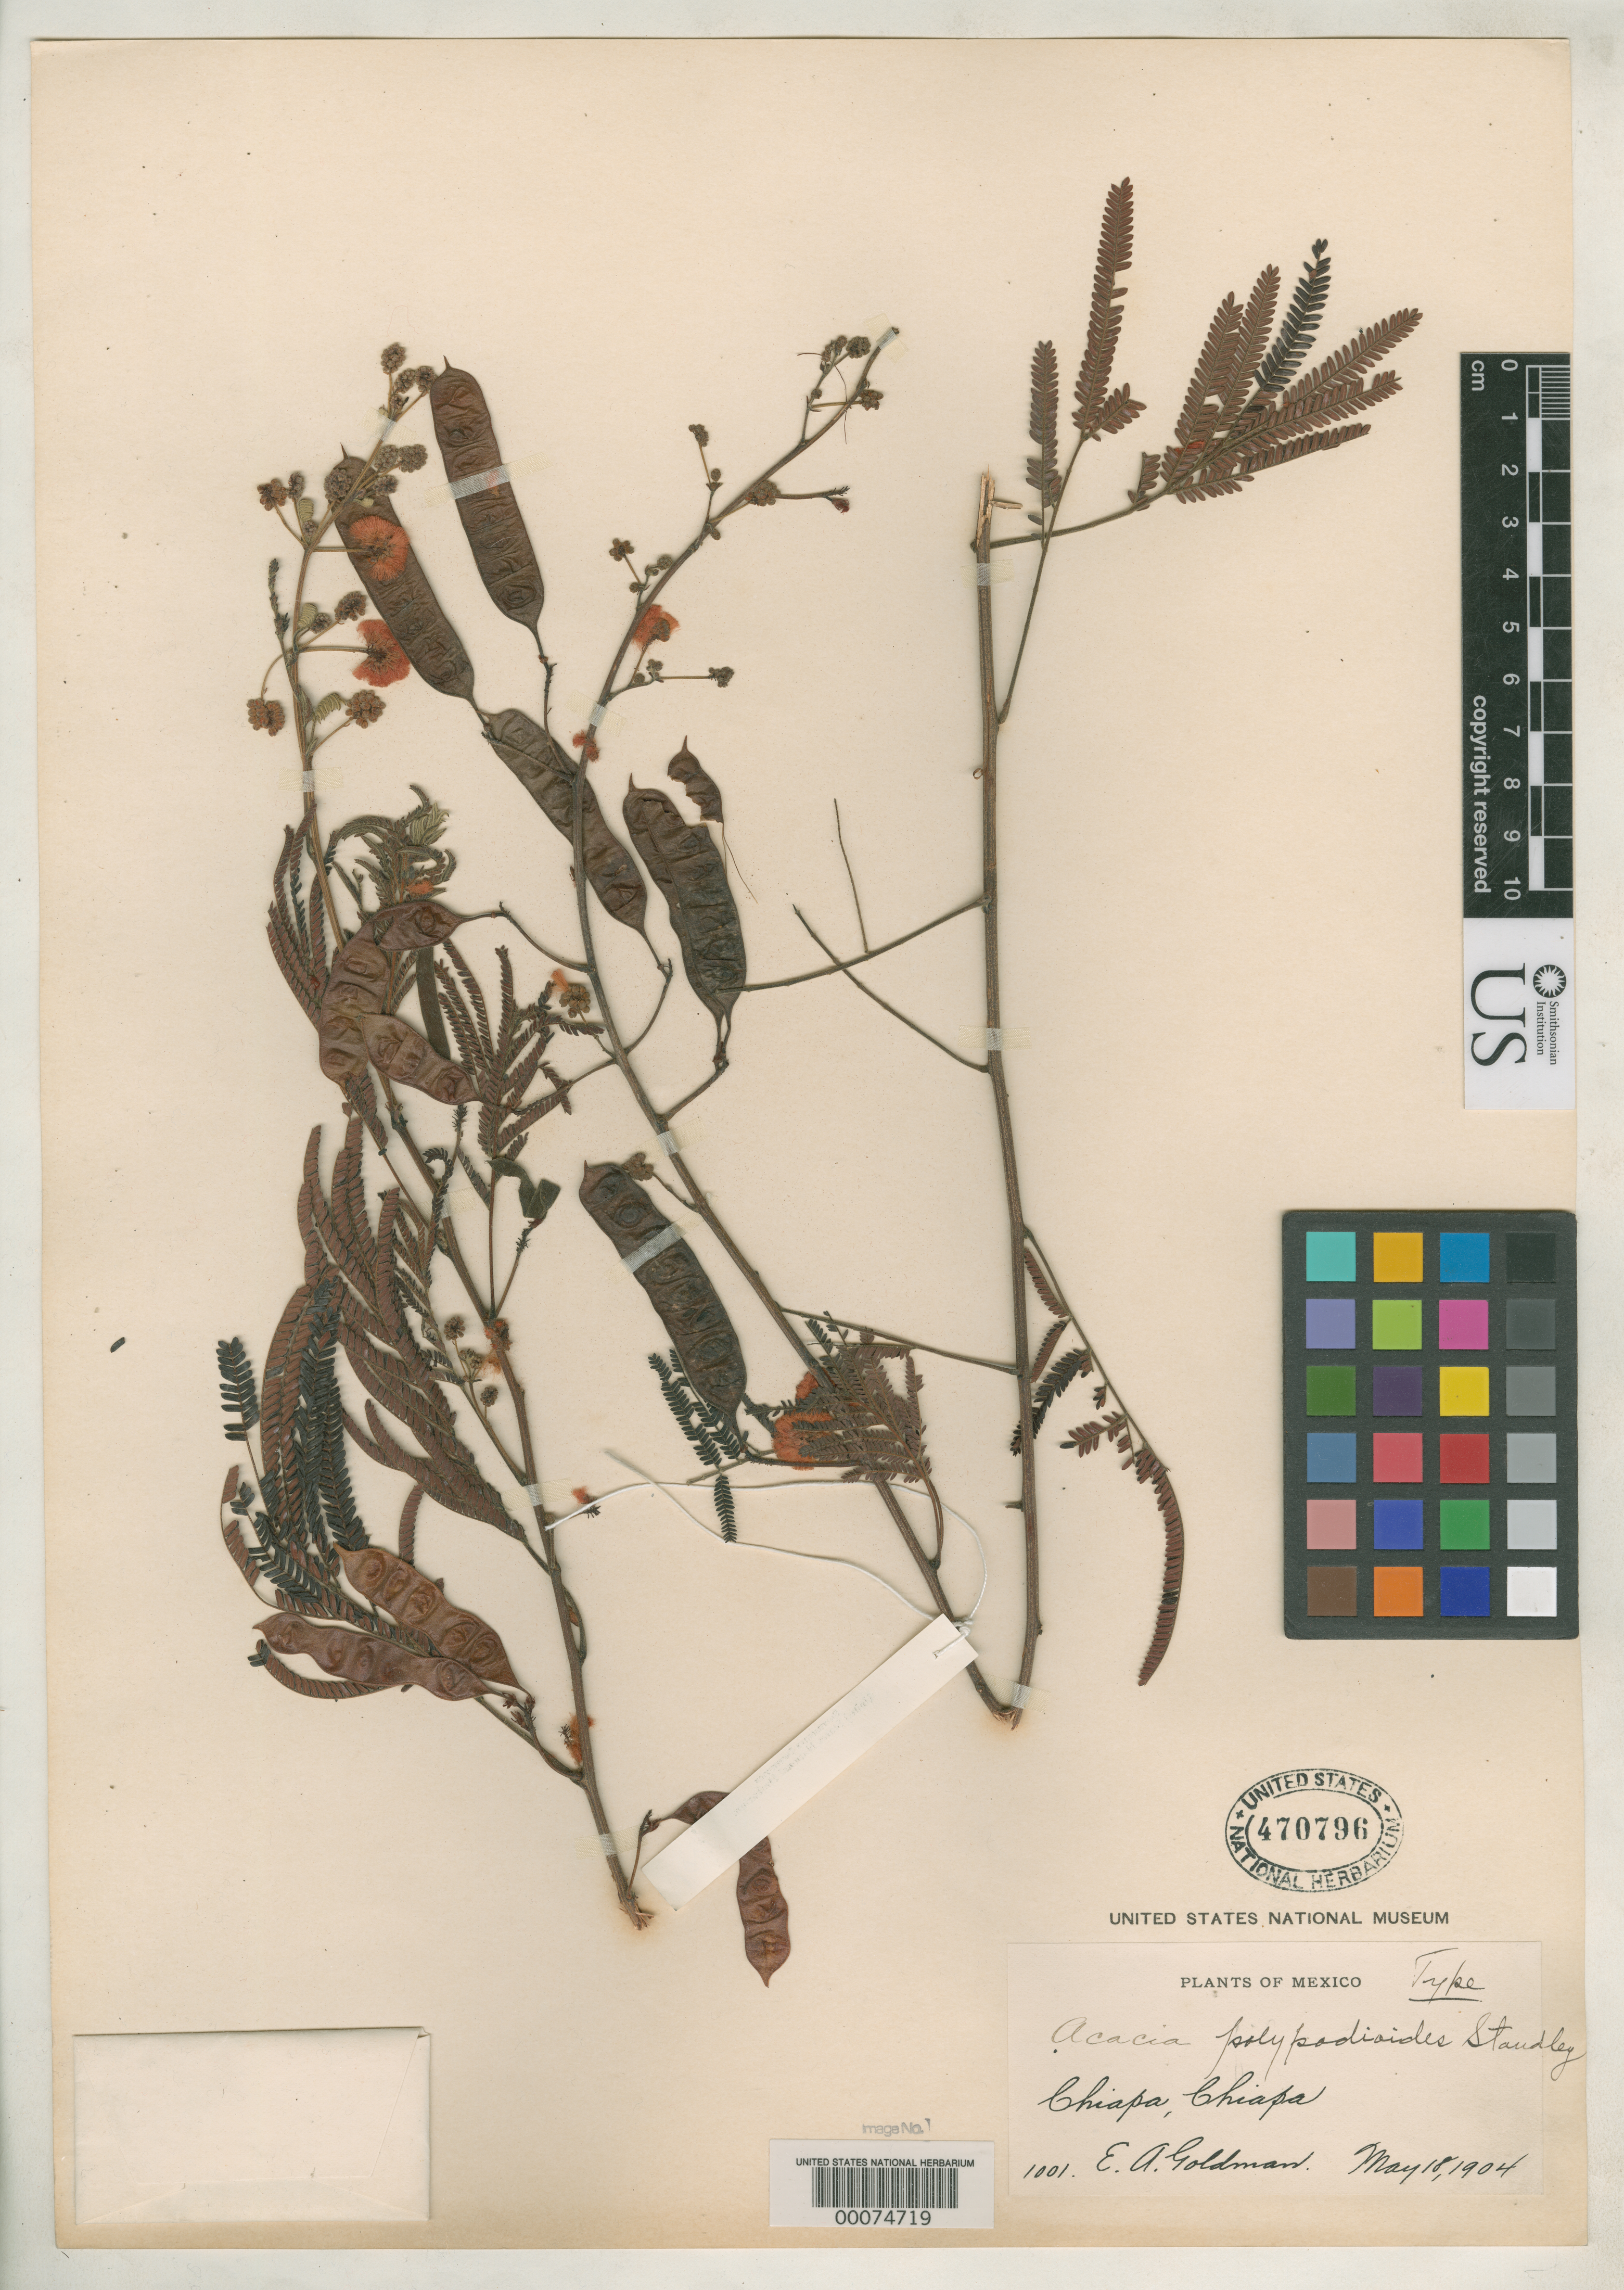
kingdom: Plantae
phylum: Tracheophyta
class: Magnoliopsida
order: Fabales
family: Fabaceae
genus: Acacia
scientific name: Acacia polypodioides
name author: Standl.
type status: Holotype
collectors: E. A. Goldman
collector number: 1001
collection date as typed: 18 May 1904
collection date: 1904-05-18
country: Mexico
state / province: Chiapas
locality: Chiapa de Corzo.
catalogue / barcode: US 470796